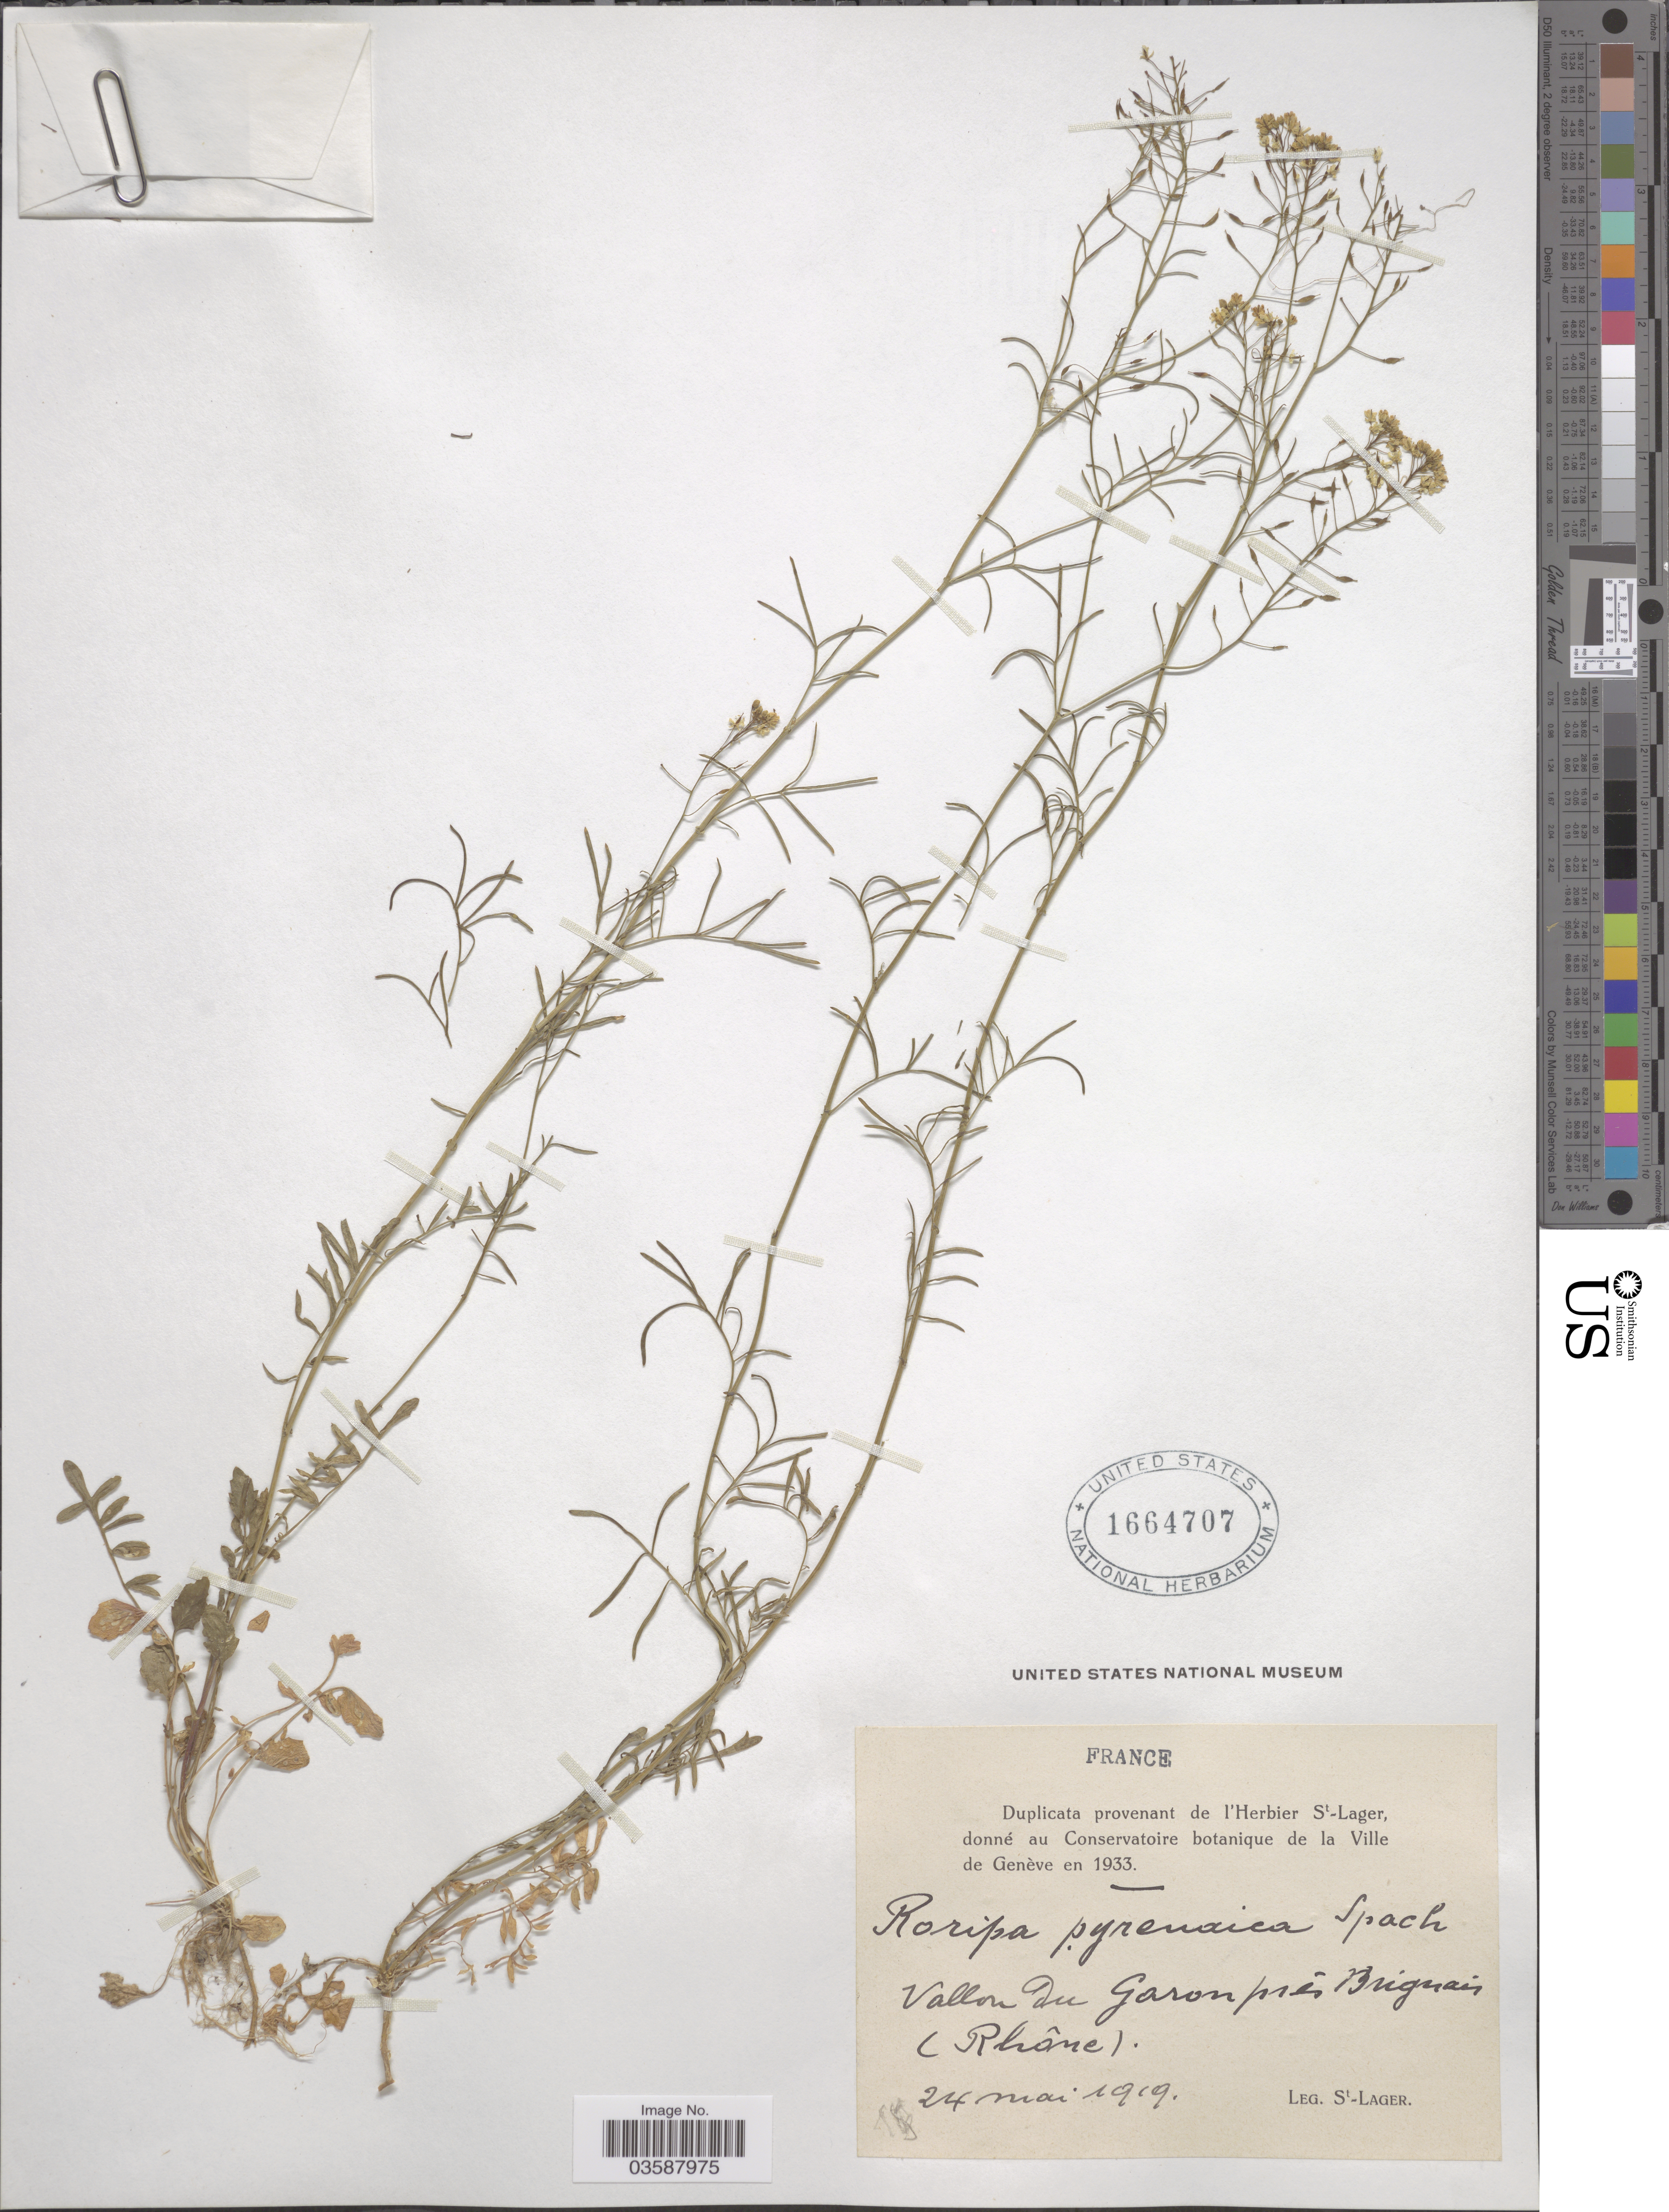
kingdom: Plantae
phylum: Tracheophyta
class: Magnoliopsida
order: Brassicales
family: Brassicaceae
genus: Rorippa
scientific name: Rorippa pyrenaica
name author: (All.) Rchb.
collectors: -. St. Lager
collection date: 1919-05-24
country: France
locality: Vallon du Garon prés Brignais (Rhône).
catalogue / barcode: US 1664707